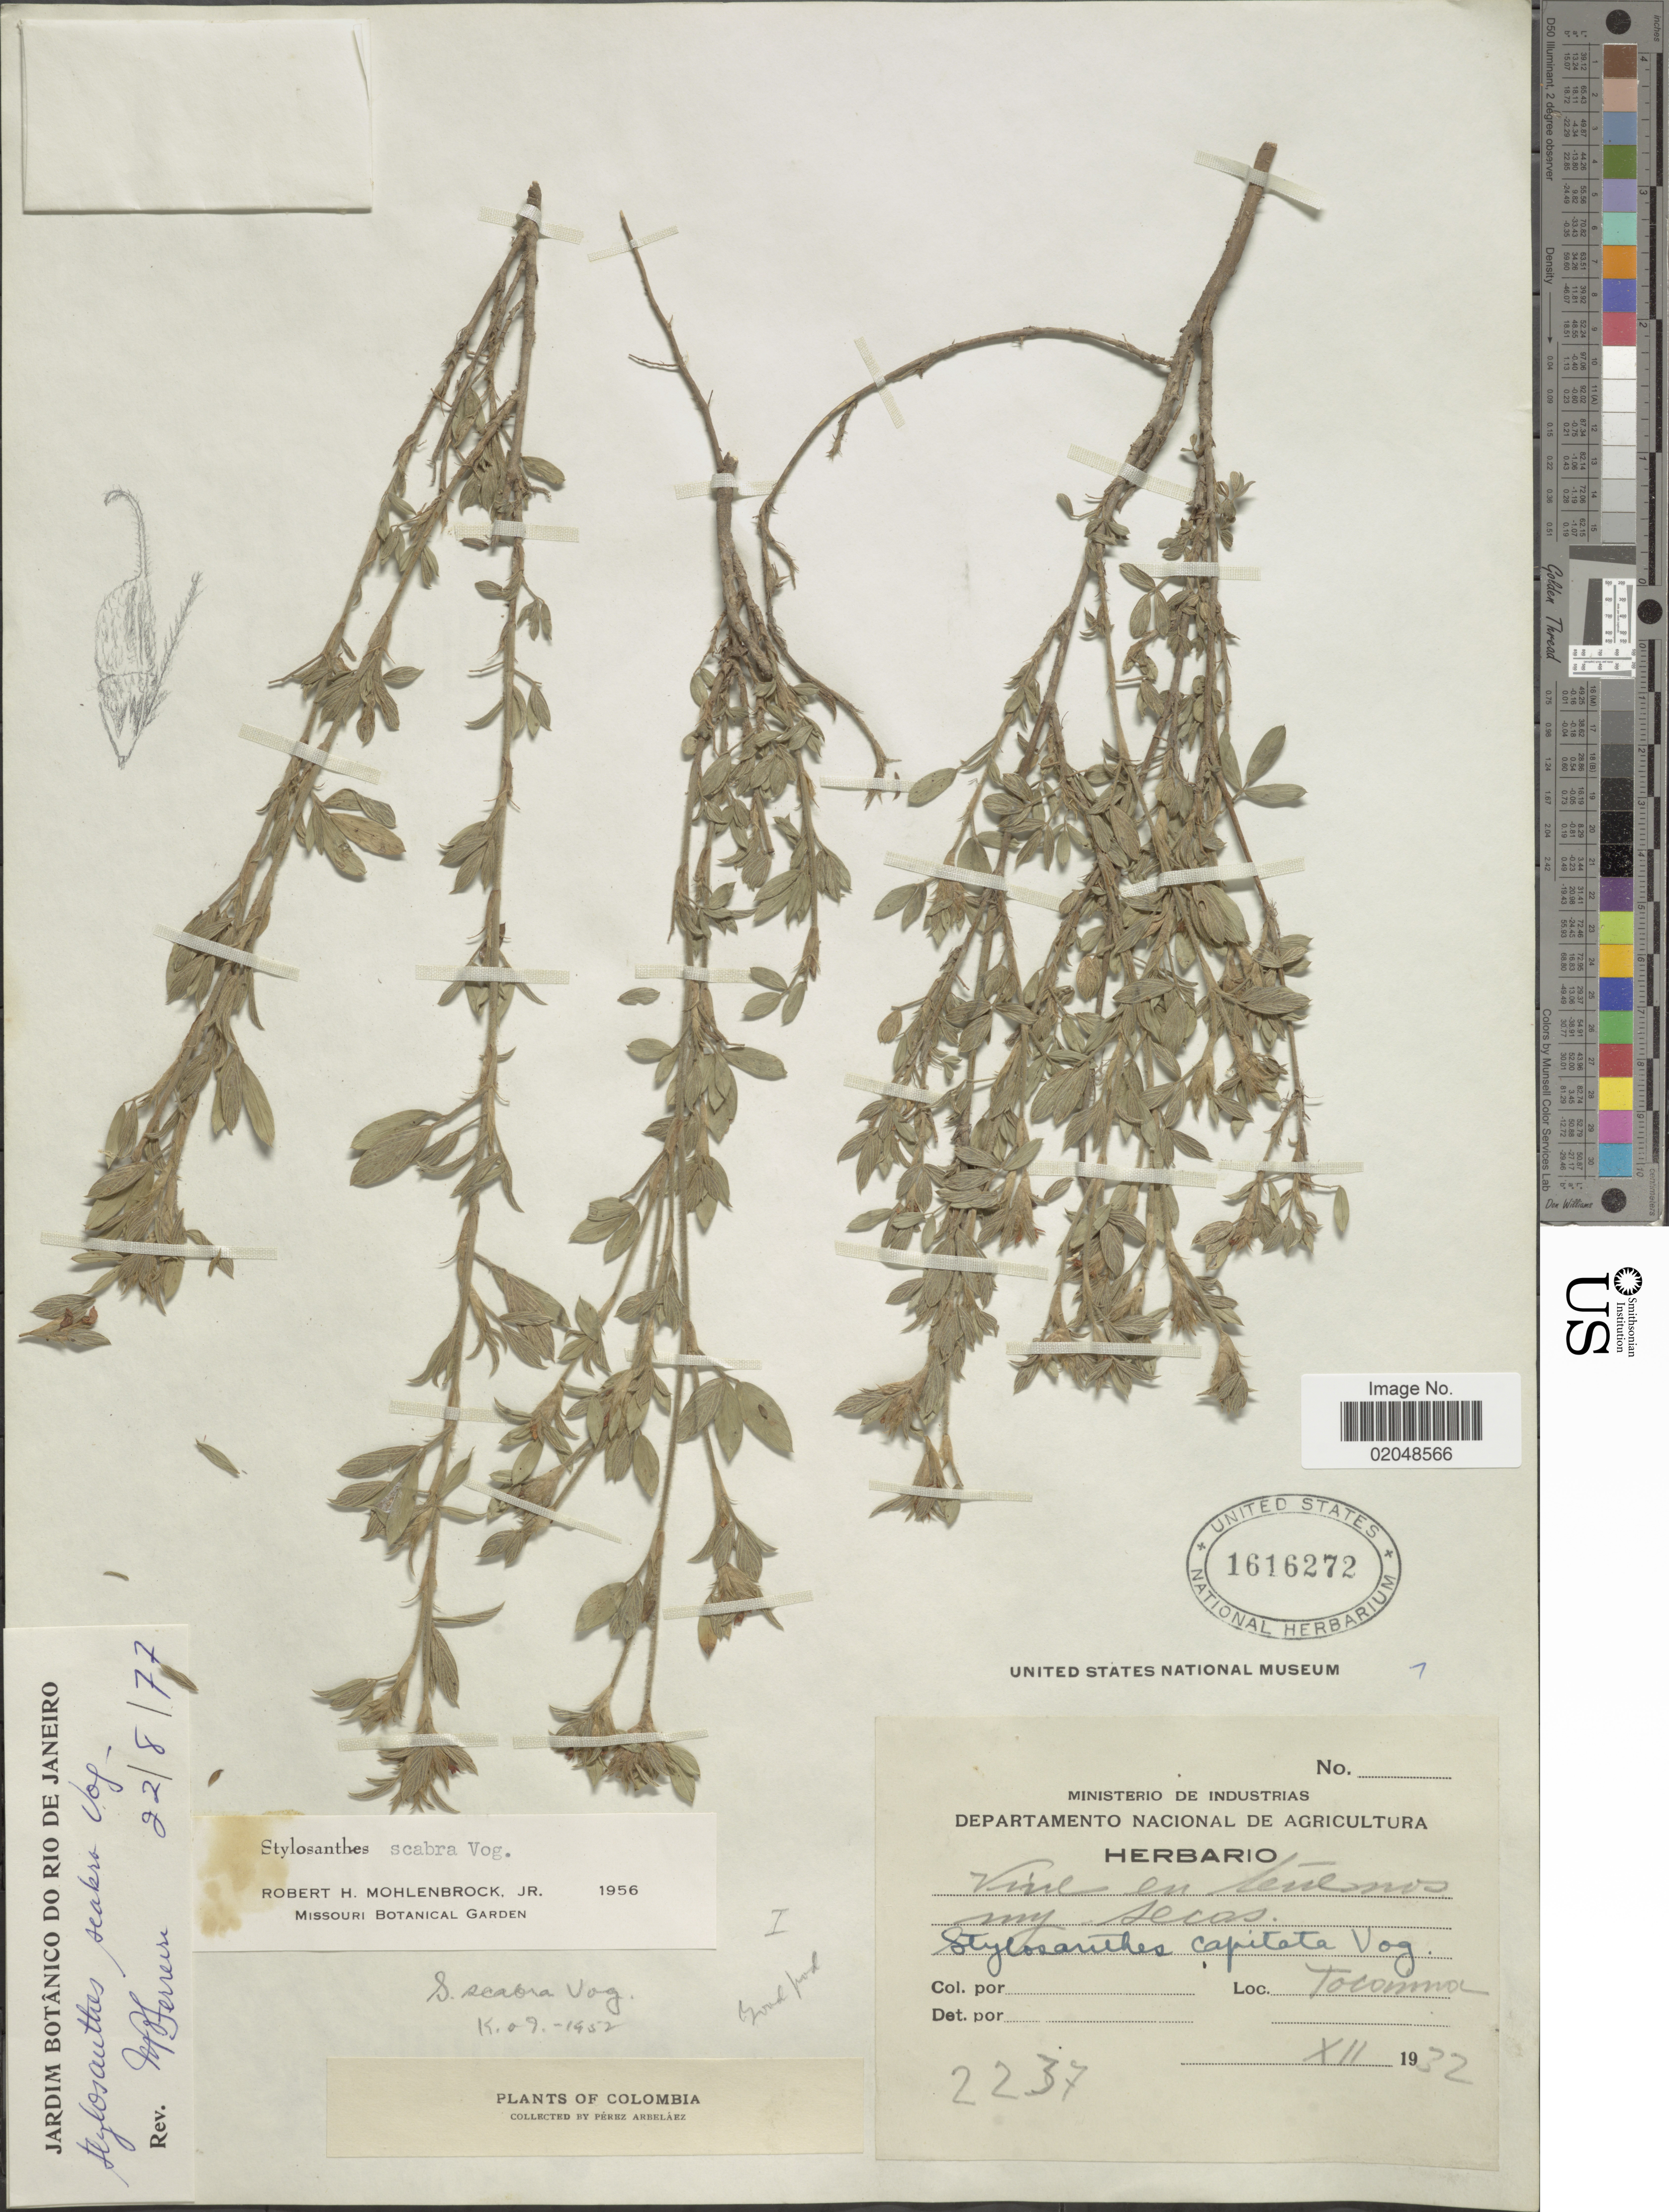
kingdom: Plantae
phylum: Tracheophyta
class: Magnoliopsida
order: Fabales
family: Fabaceae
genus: Stylosanthes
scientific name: Stylosanthes scabra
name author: Vogel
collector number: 2237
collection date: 1932-12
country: Colombia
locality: Tocaima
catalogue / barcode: US 1616272